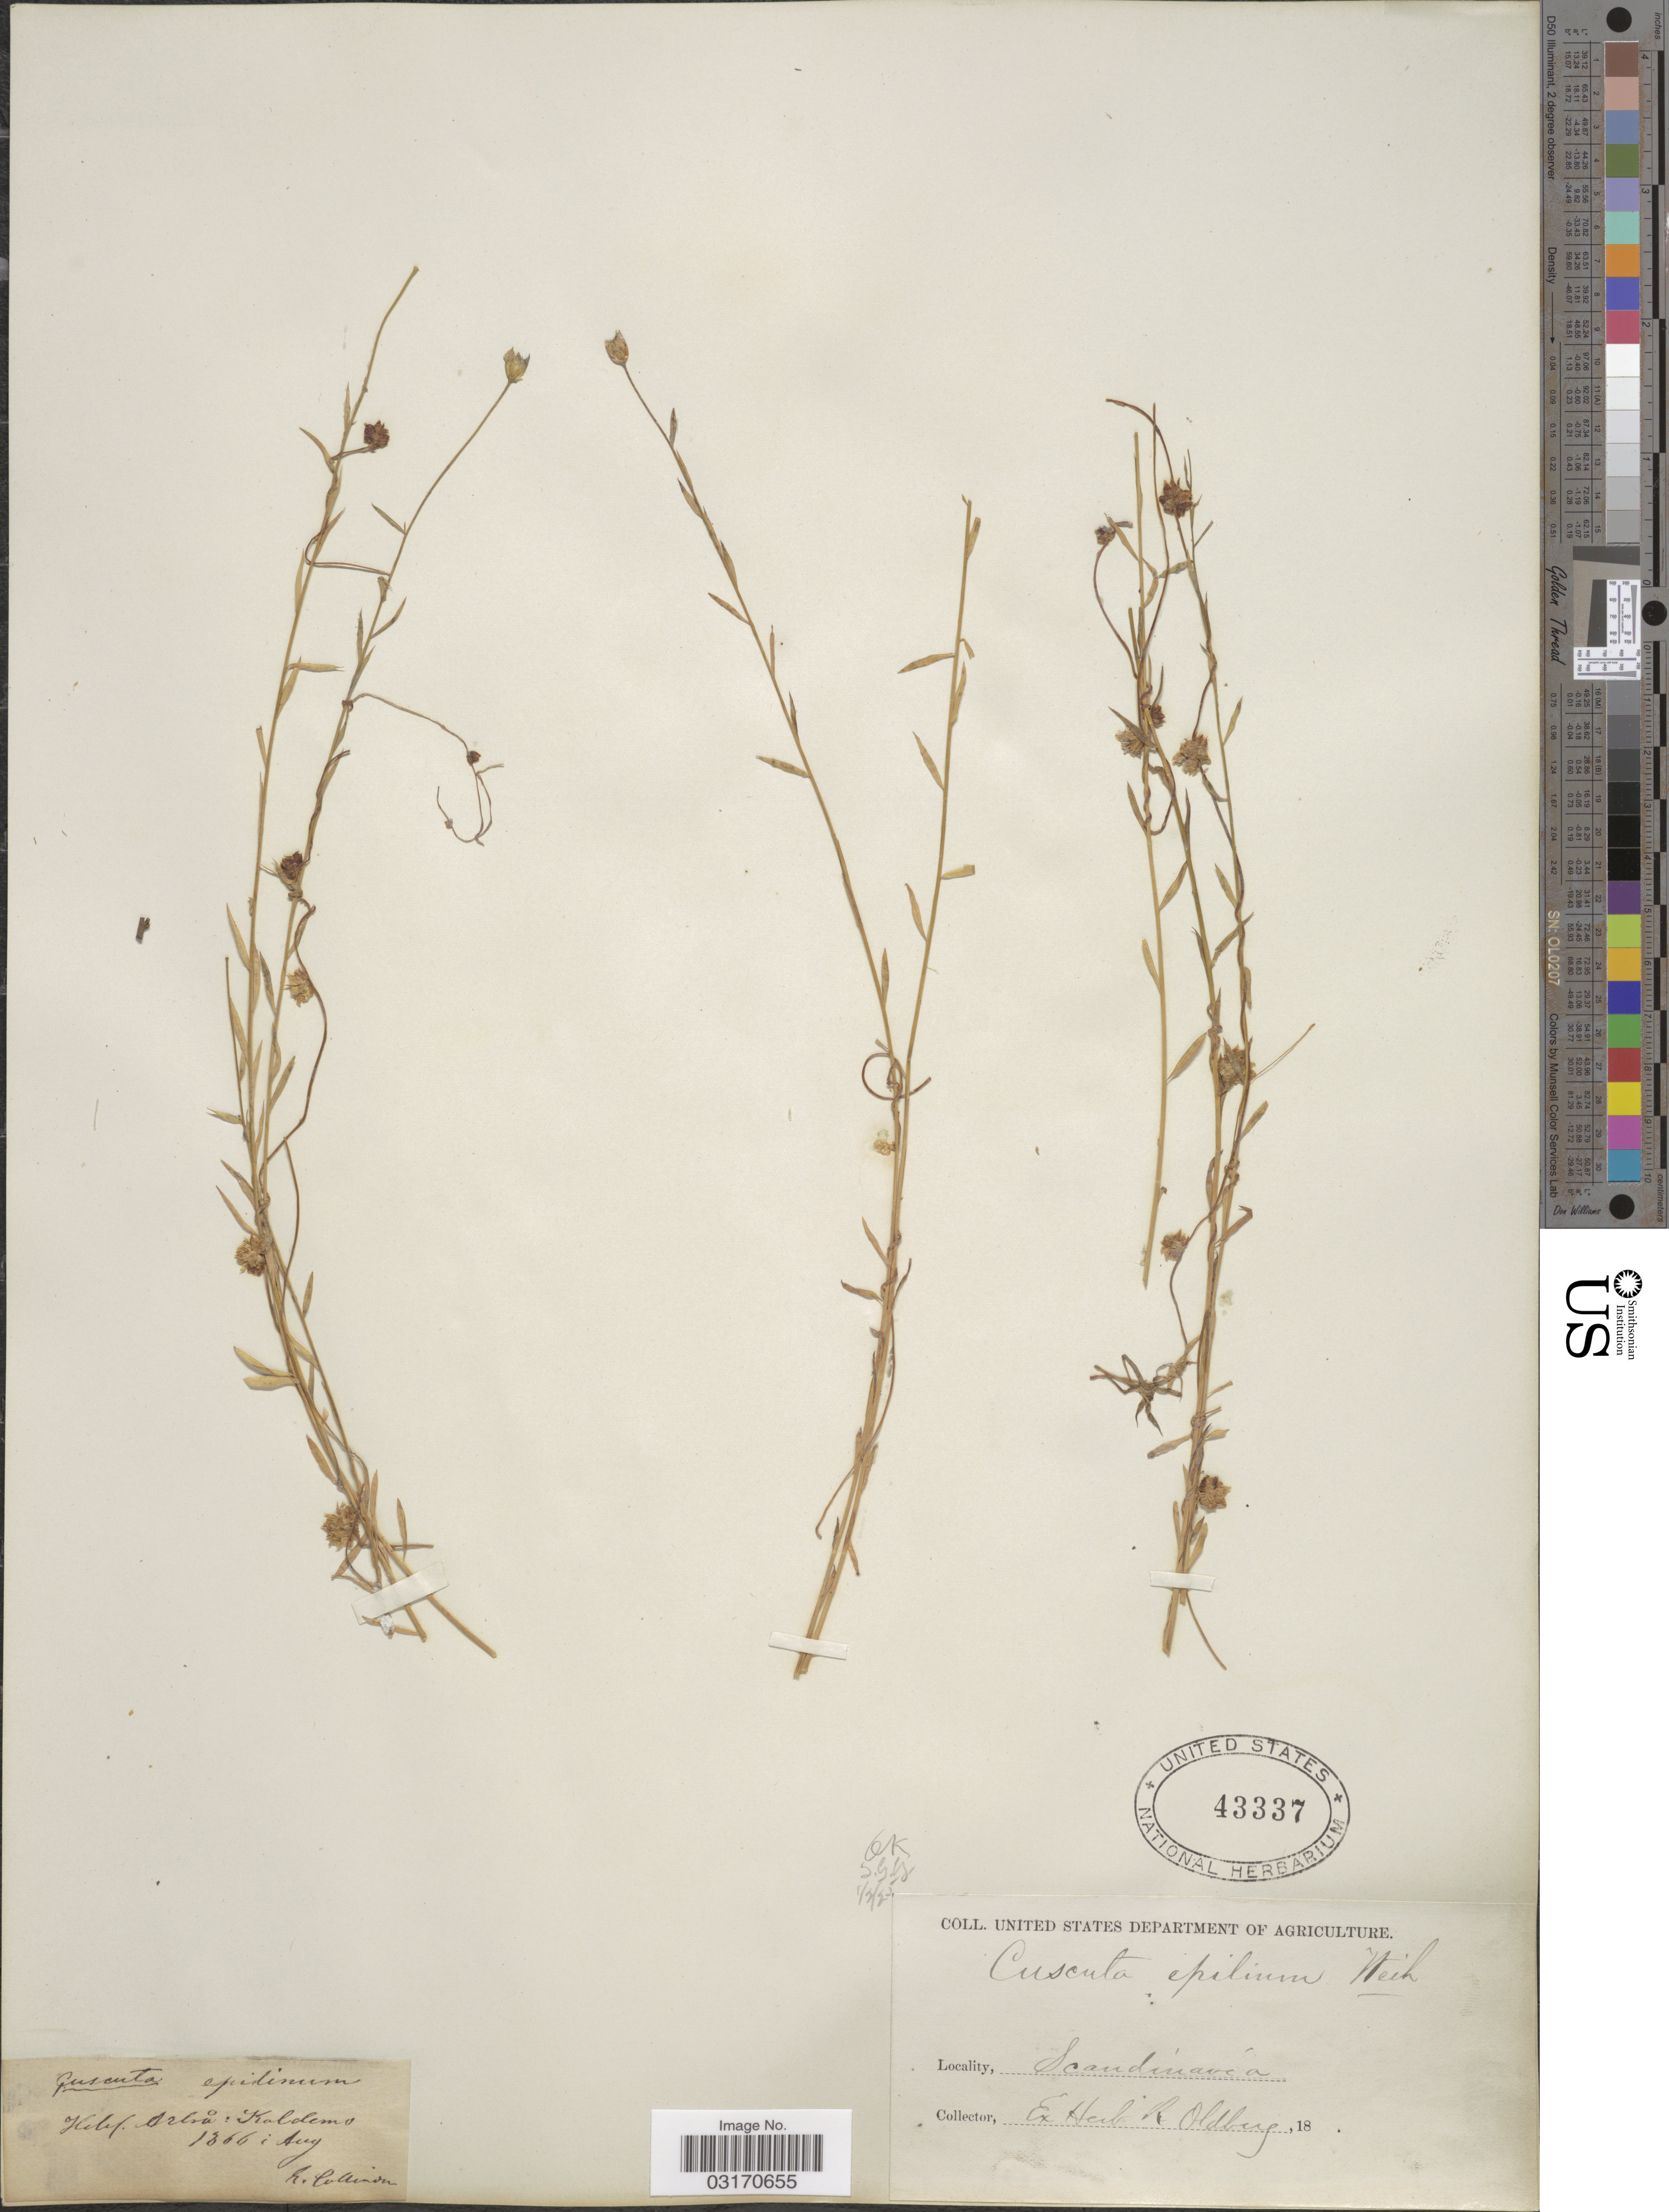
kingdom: Plantae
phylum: Tracheophyta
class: Magnoliopsida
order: Solanales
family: Convolvulaceae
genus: Cuscuta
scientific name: Cuscuta epilinum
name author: Weihe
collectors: Collinson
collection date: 1866-08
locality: Helif. arbra: Kaldemo, Scandinavia.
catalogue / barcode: US 43337